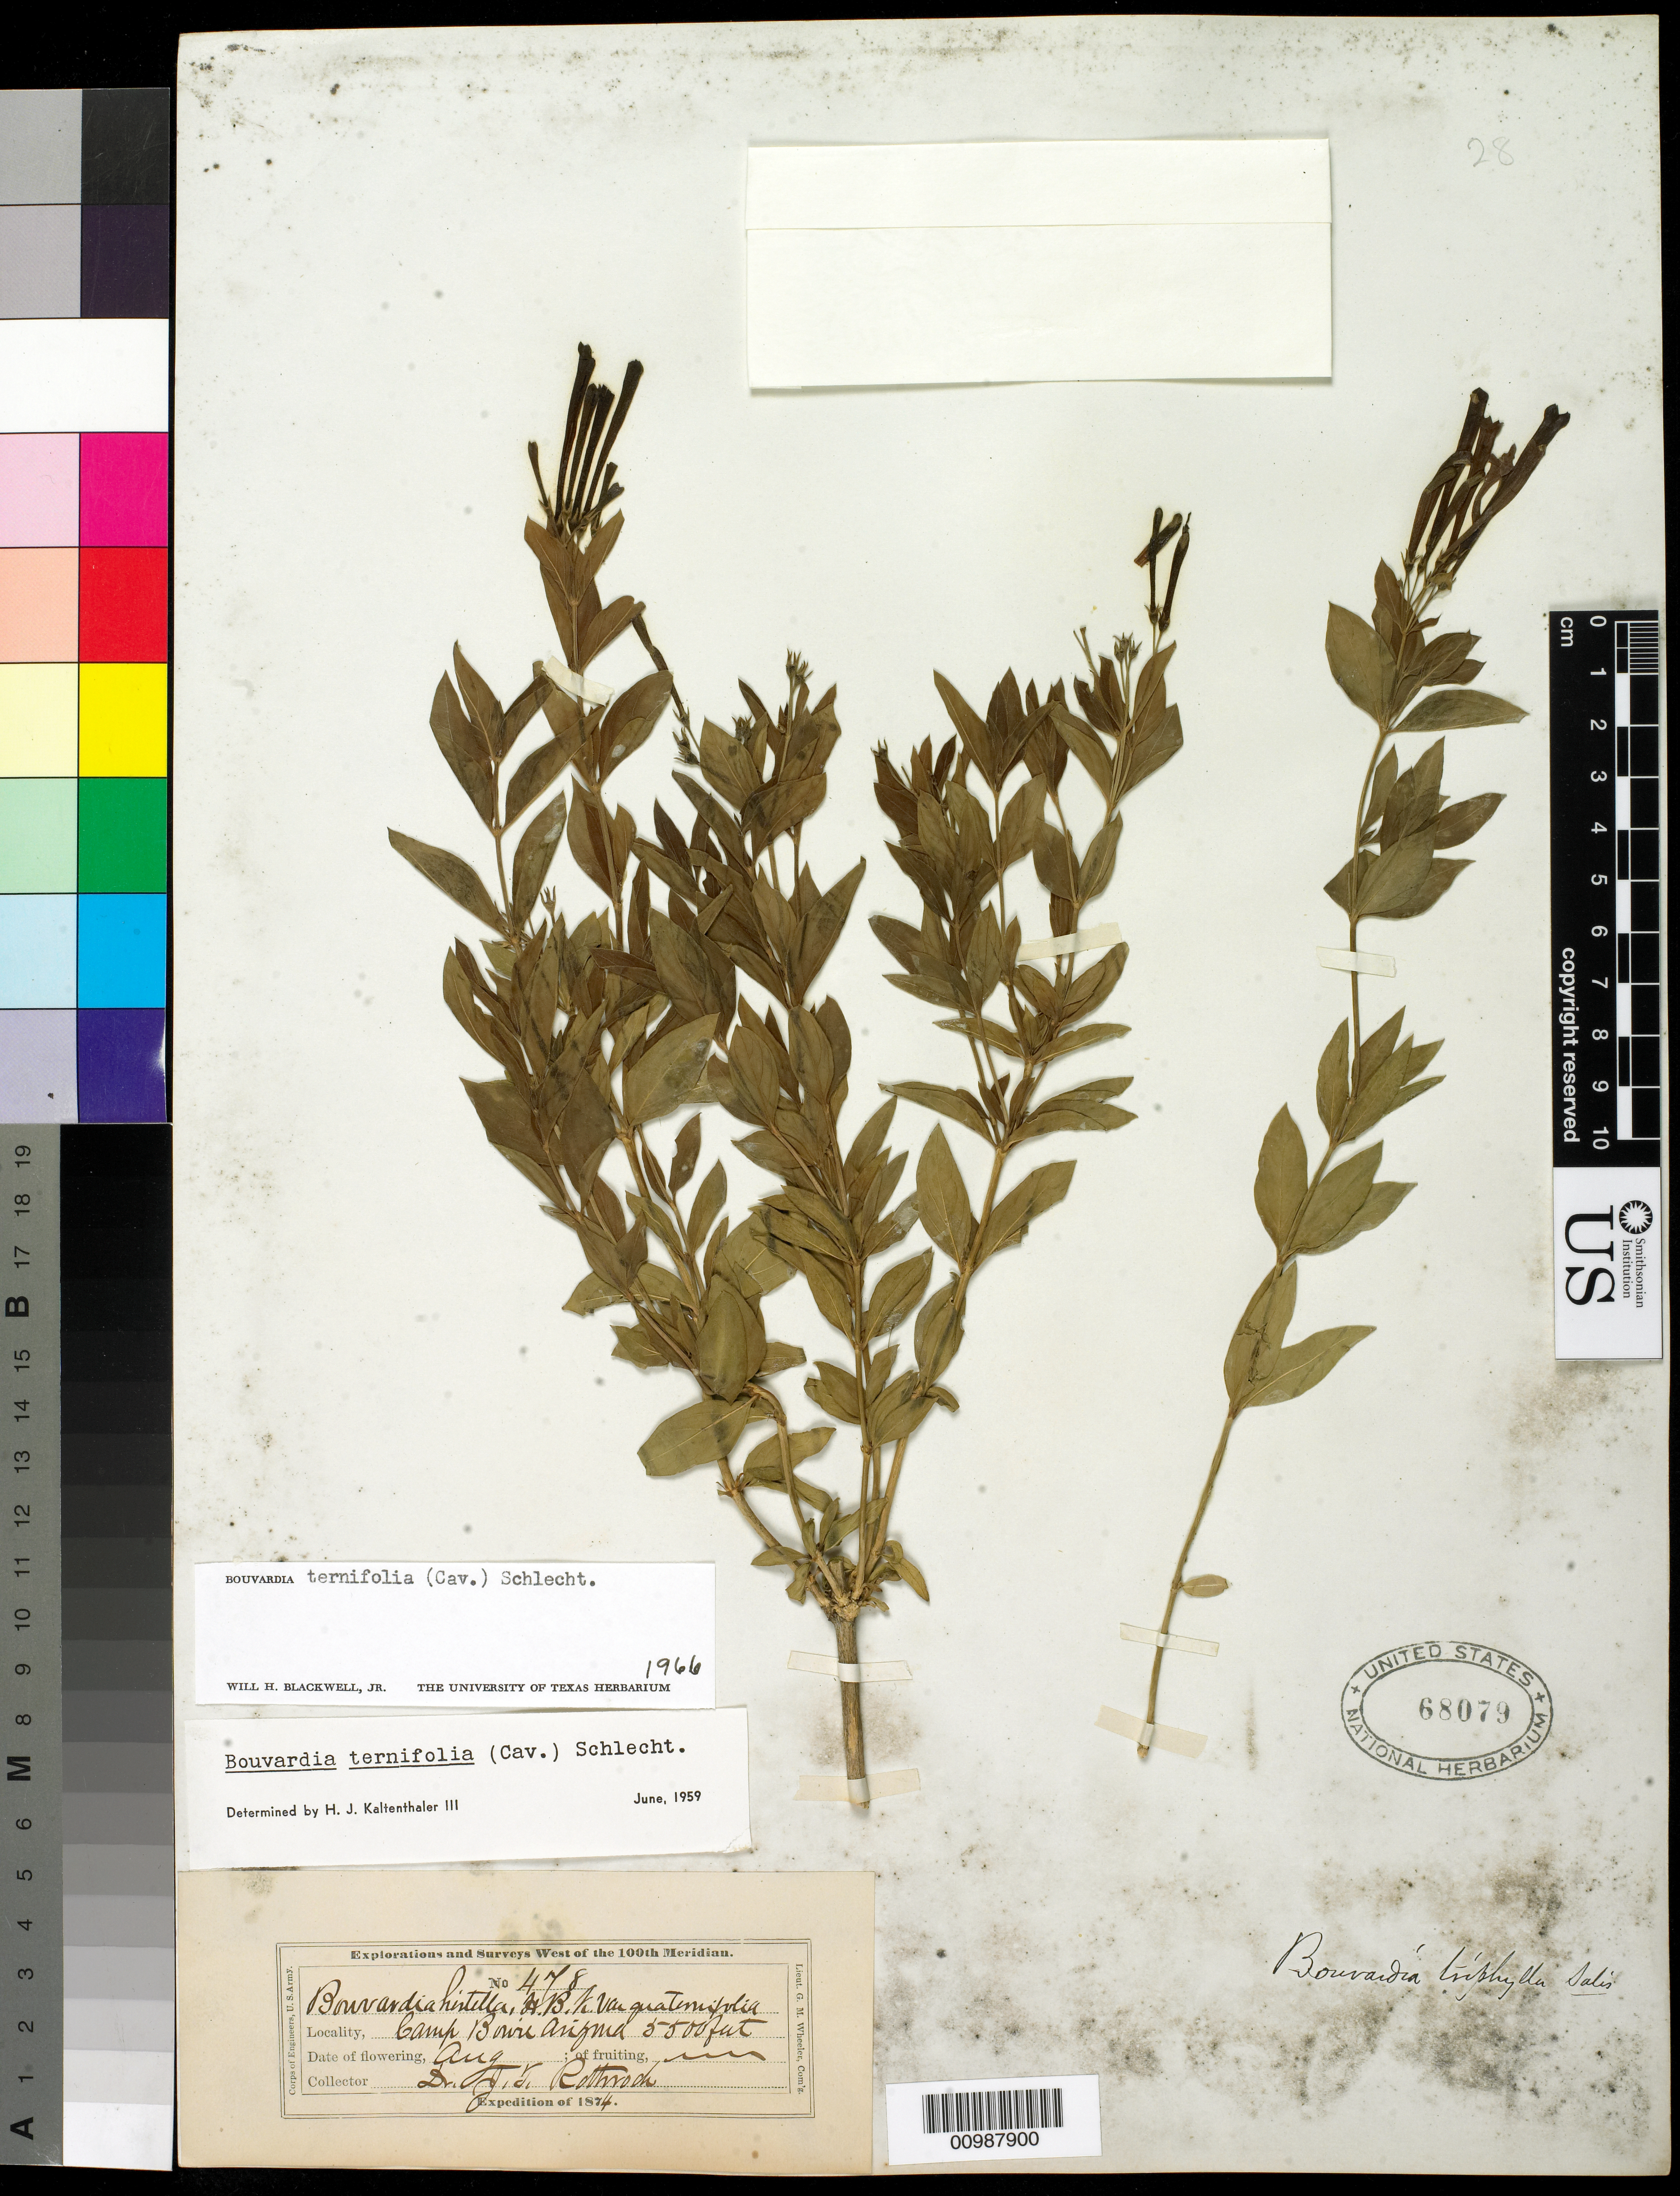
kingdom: Plantae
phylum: Tracheophyta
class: Magnoliopsida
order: Gentianales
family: Rubiaceae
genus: Bouvardia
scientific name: Bouvardia ternifolia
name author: (Cav.) Schltdl.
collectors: J. T. Rothrock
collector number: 478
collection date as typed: Aug 1874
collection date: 1874-08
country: United States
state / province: Arizona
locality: Camp Bowie.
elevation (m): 1676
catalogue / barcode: US 68079